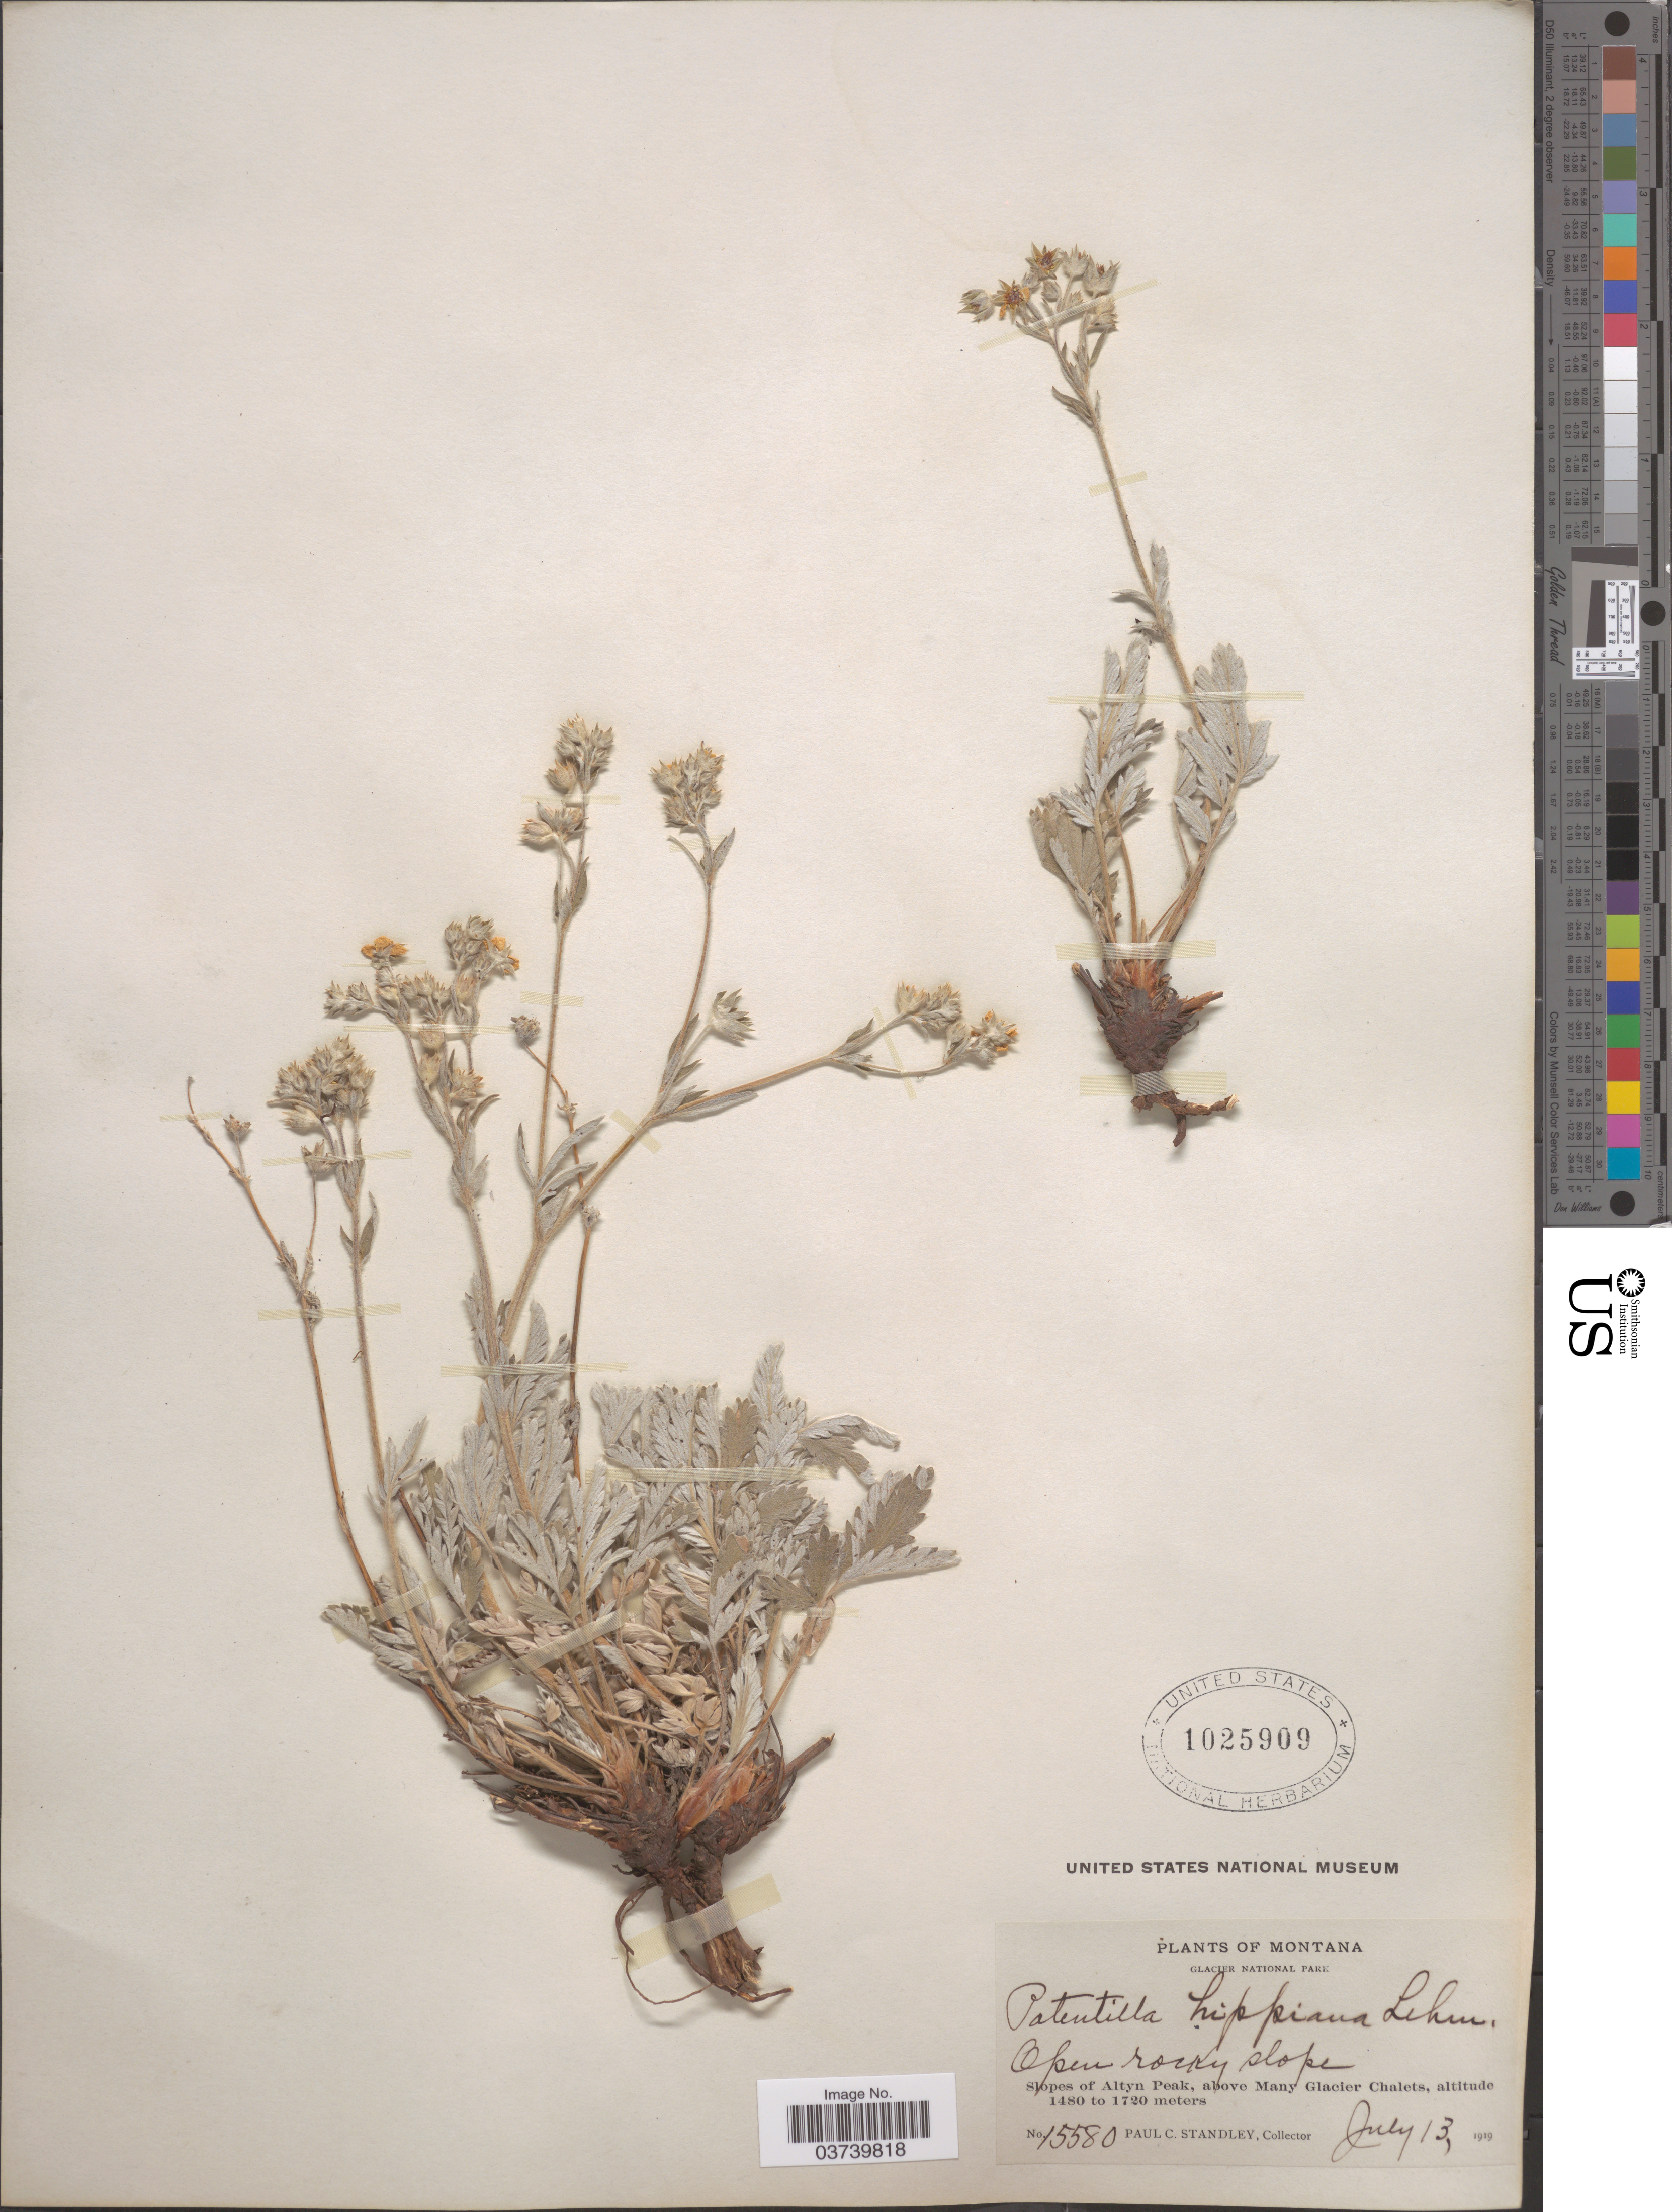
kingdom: Plantae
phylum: Tracheophyta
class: Magnoliopsida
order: Rosales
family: Rosaceae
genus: Potentilla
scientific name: Potentilla hippiana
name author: Lehm.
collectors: P. C. Standley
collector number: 15580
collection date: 1919-07-13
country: United States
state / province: Montana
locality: Glacier National Park. Open rocky slope. Slopes of Altyn Peak, above Many Glacier Chalets.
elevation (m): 1480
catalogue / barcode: US 1025909